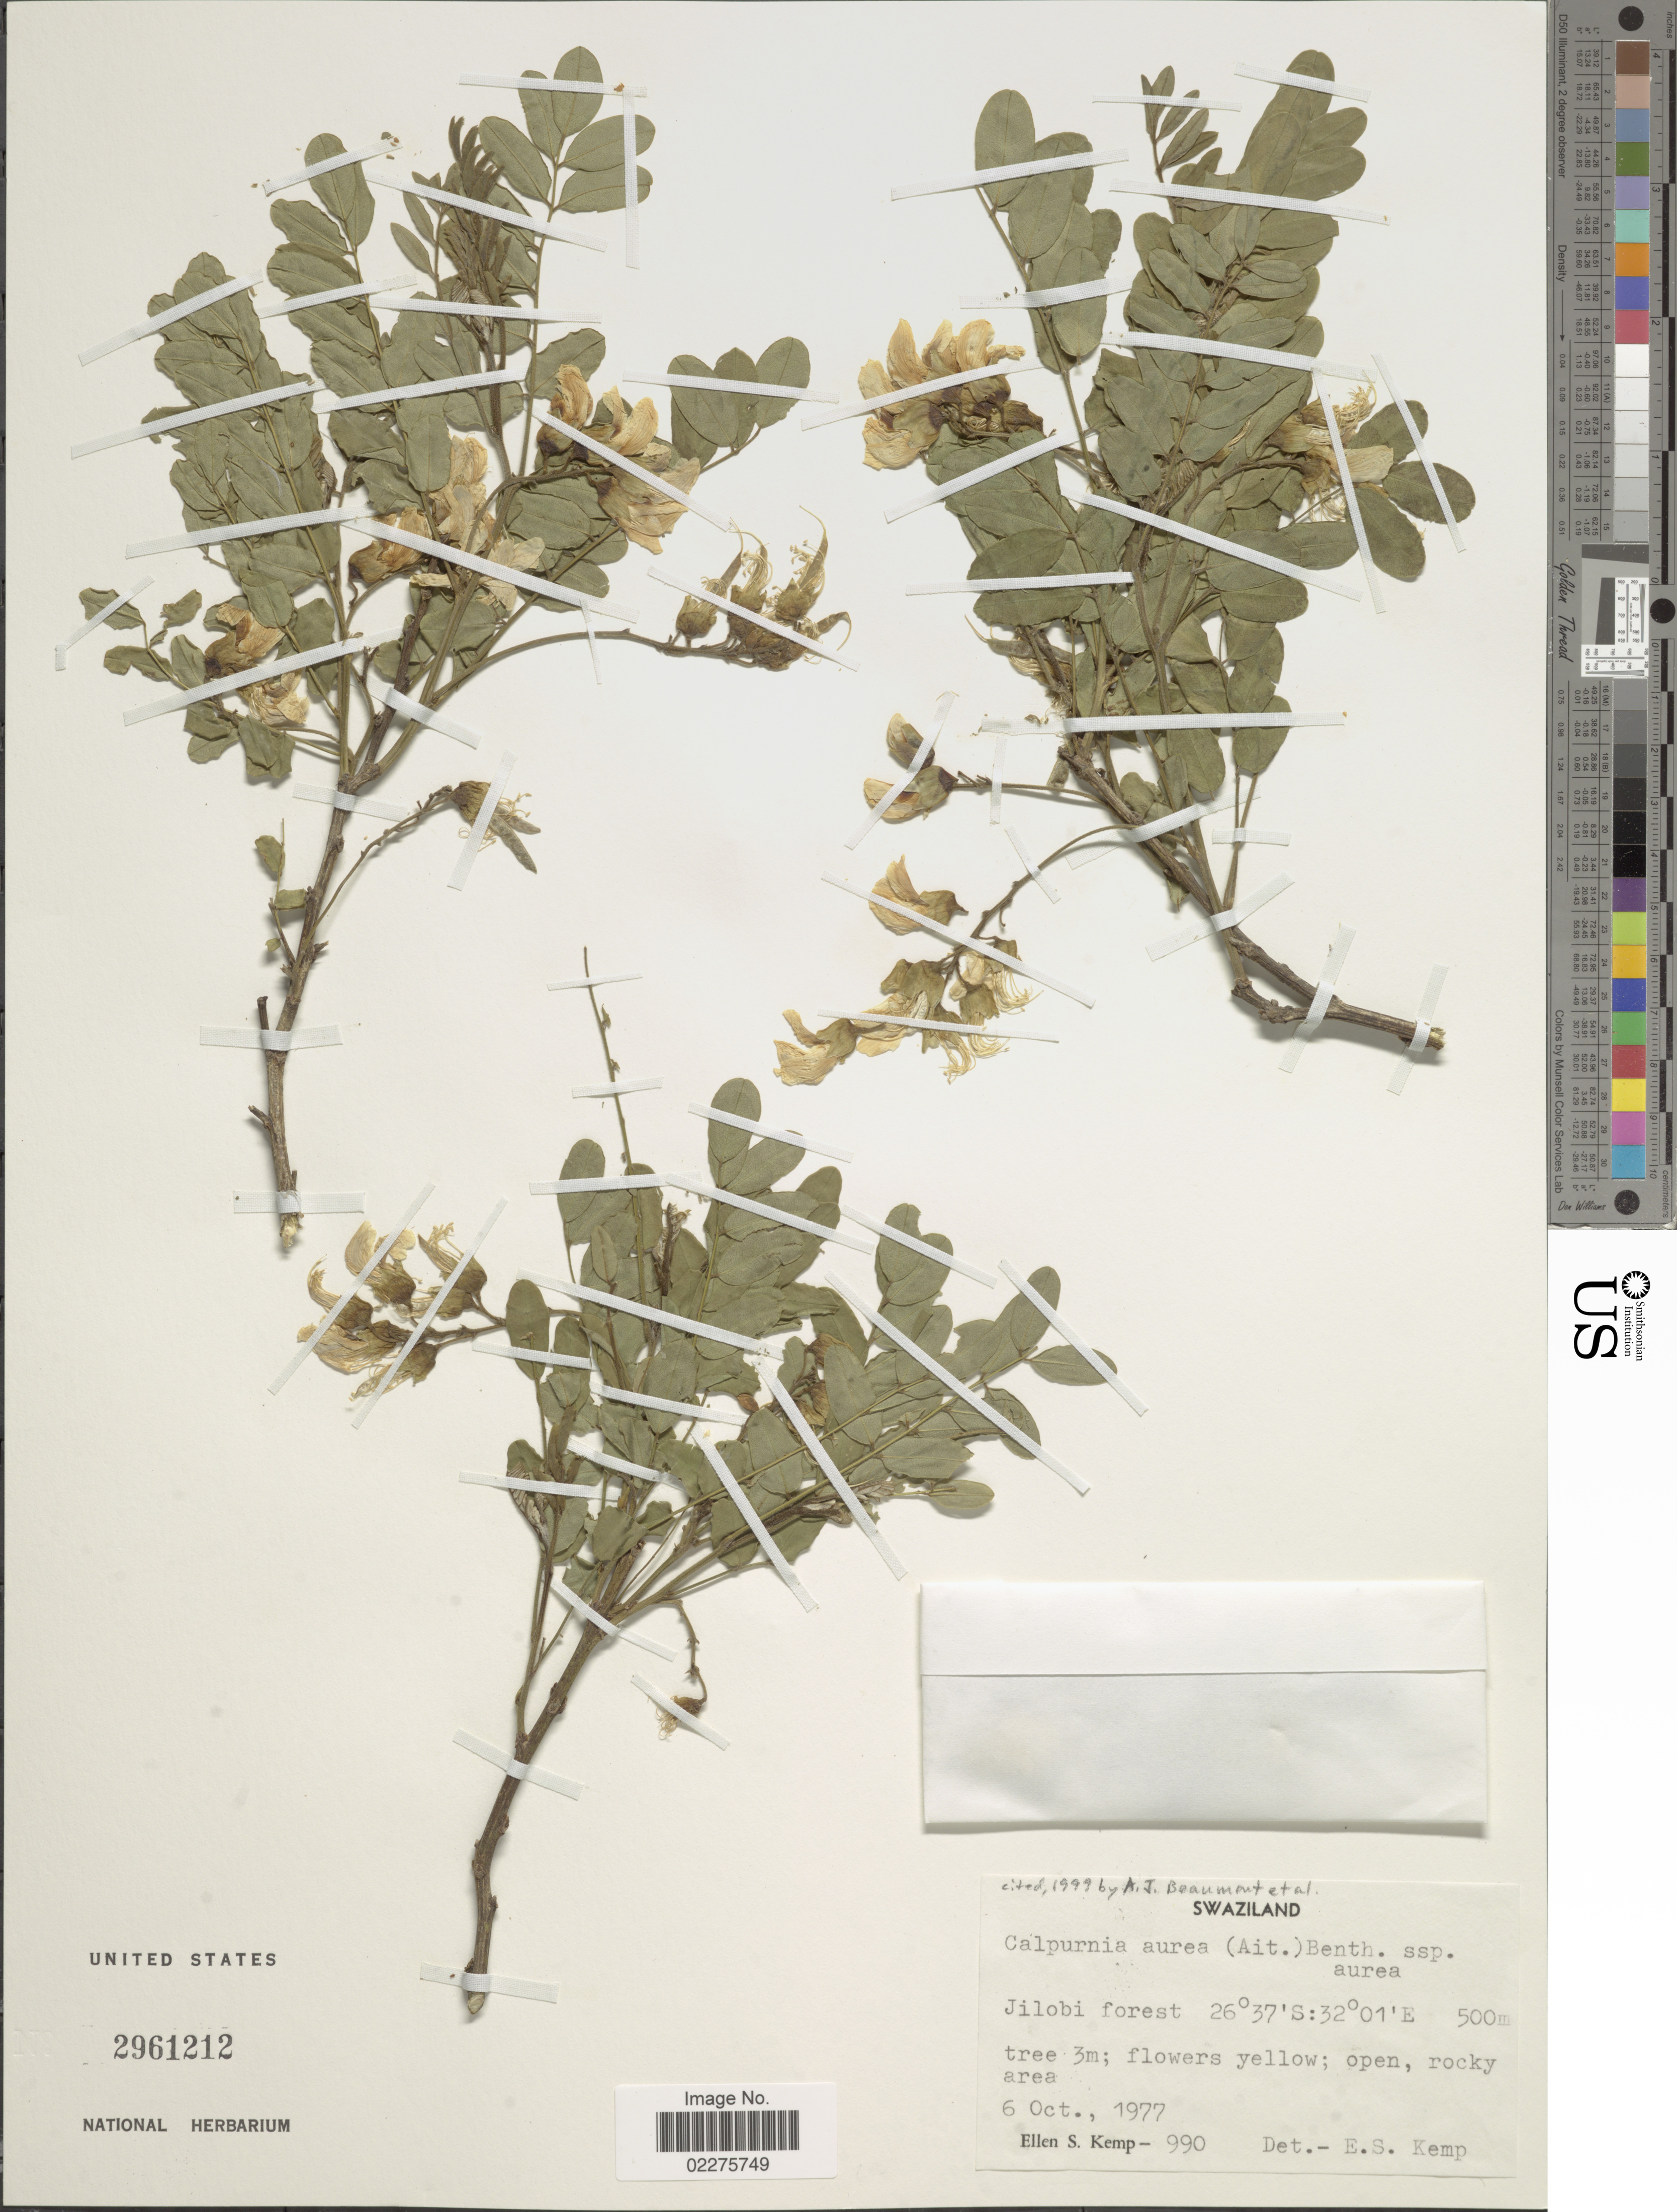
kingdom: Plantae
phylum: Tracheophyta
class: Magnoliopsida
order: Fabales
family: Fabaceae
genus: Calpurnia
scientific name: Calpurnia aurea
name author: (Aiton) Benth.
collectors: E. S. Kemp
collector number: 990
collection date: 1977-10-06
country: Eswatini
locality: Jilobi forest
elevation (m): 500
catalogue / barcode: US 2961212